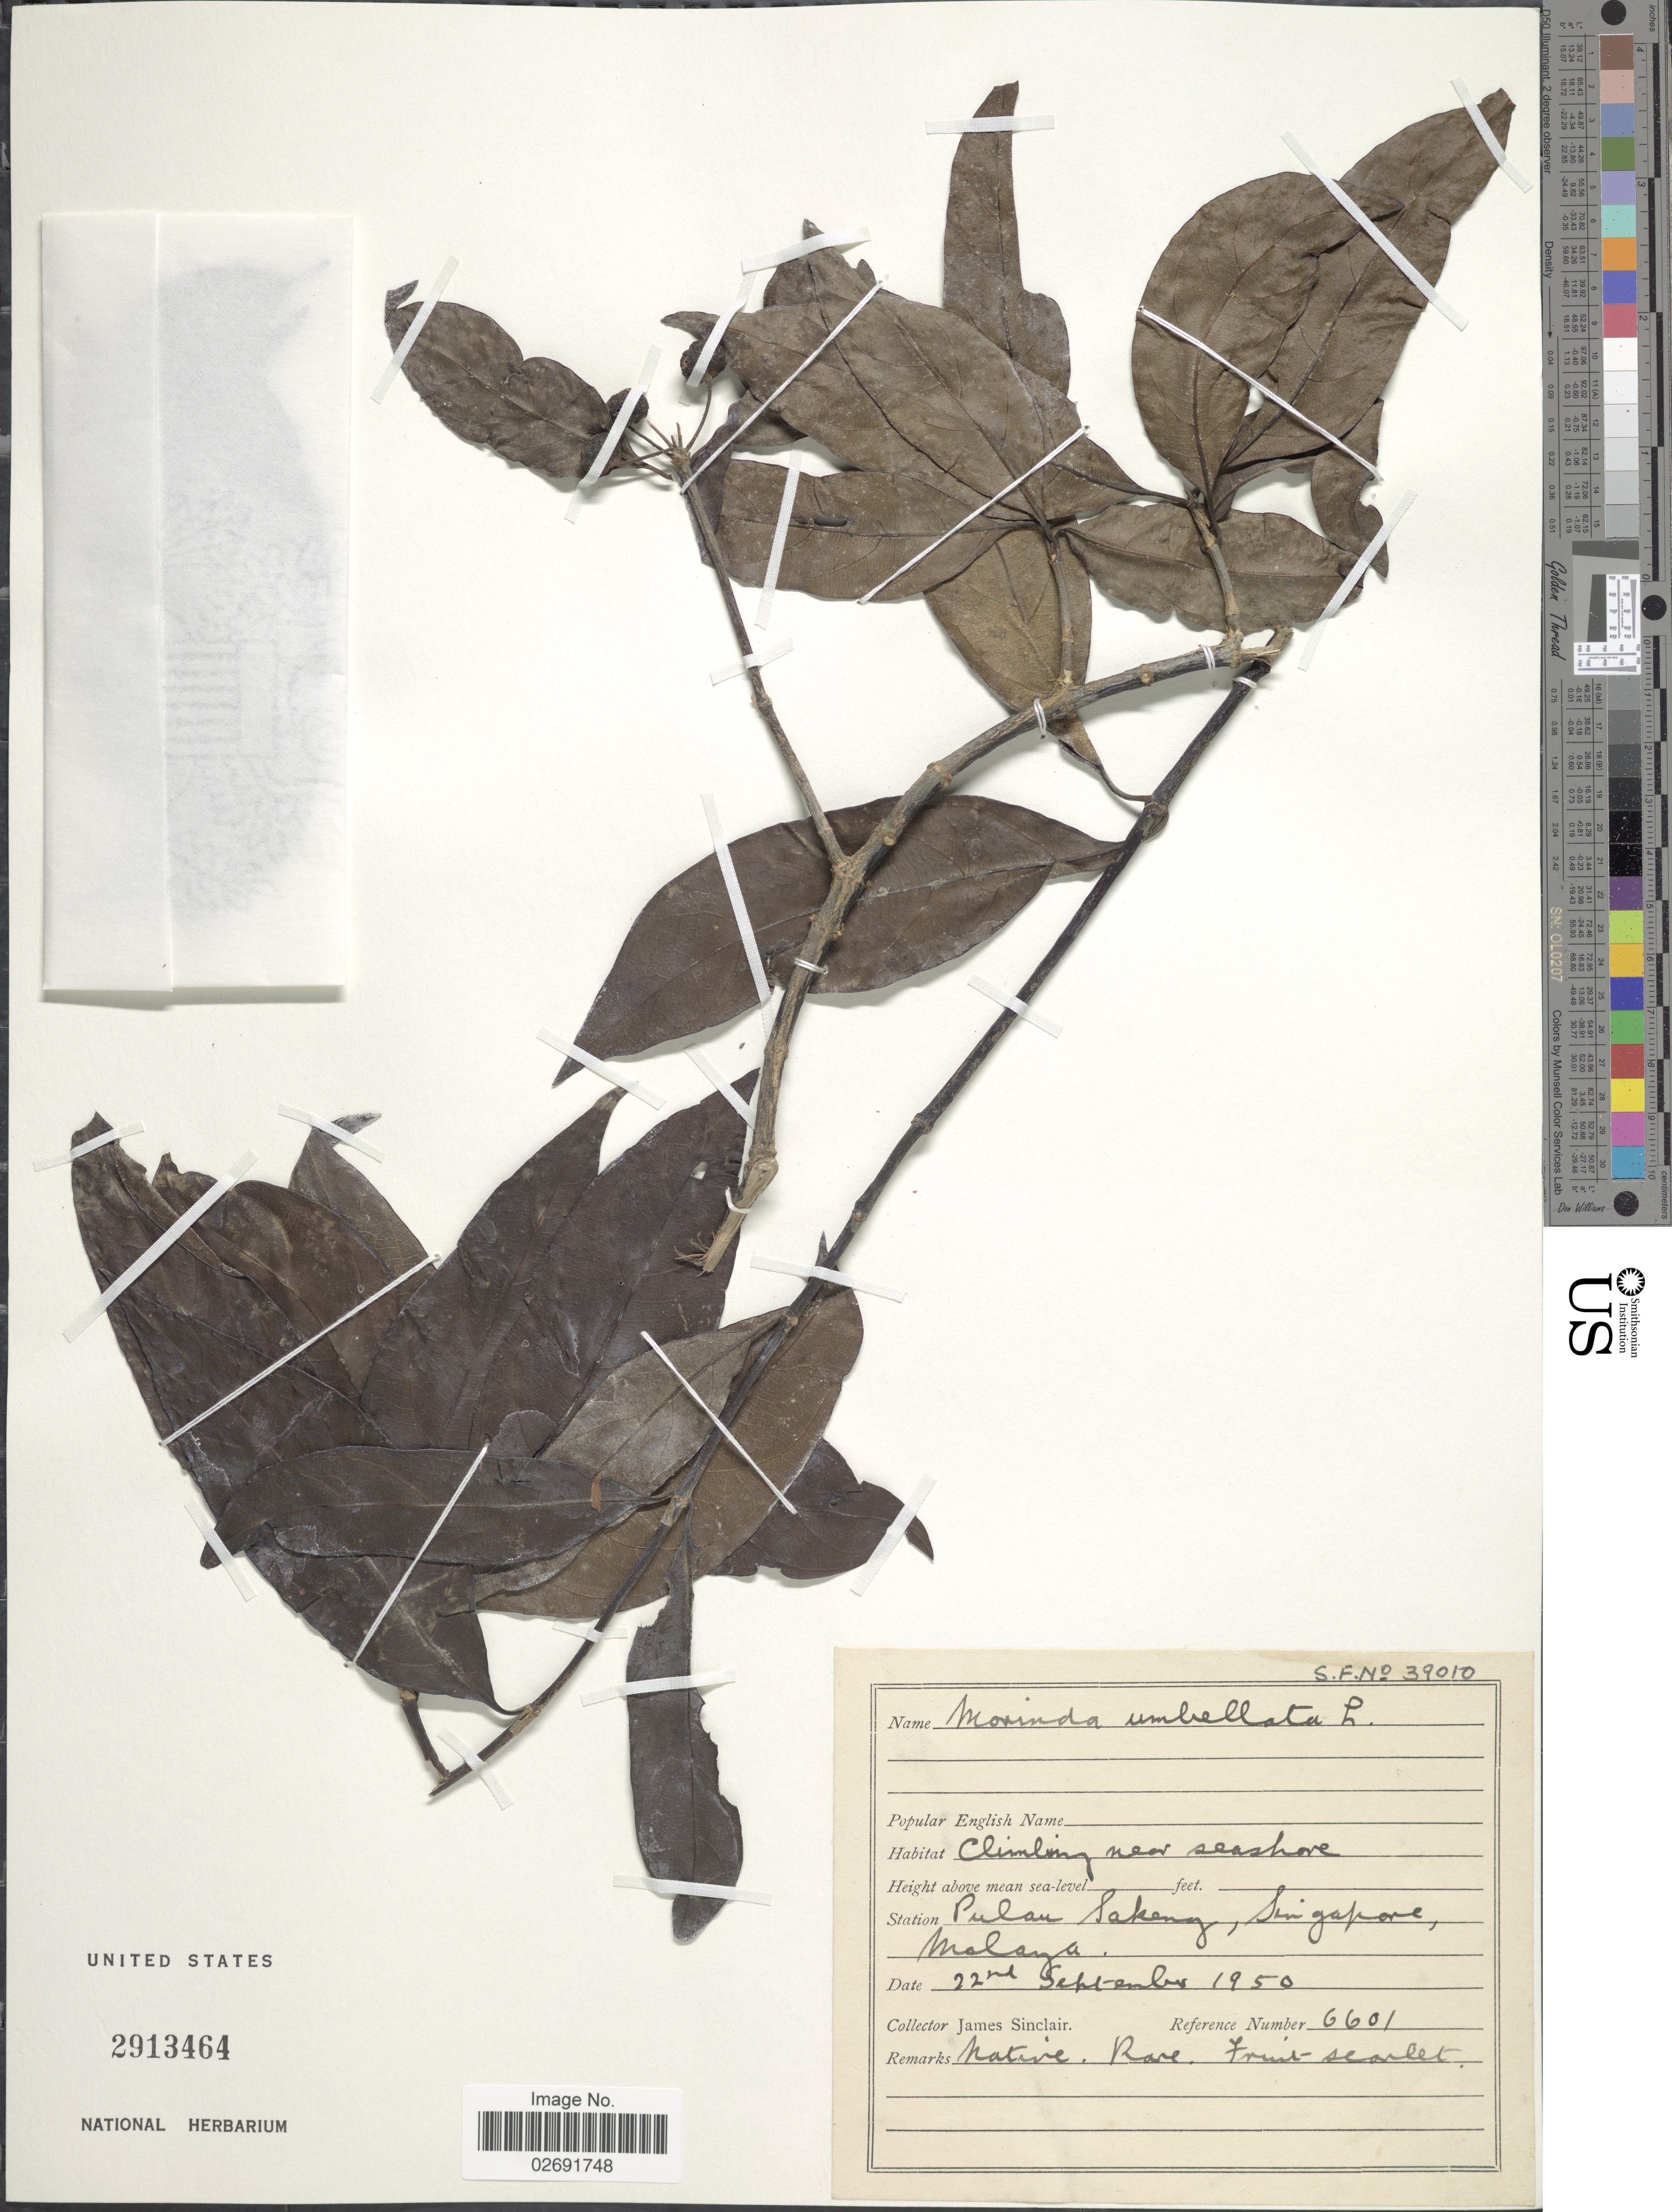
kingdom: Plantae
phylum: Tracheophyta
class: Magnoliopsida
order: Gentianales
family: Rubiaceae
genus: Gynochthodes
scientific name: Gynochthodes umbellata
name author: (L.) Razafim. & B. Bremer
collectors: J. Sinclair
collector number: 6601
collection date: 1950-09-22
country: Singapore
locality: Pulan Sakeng, Malaya.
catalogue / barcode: US 2913464